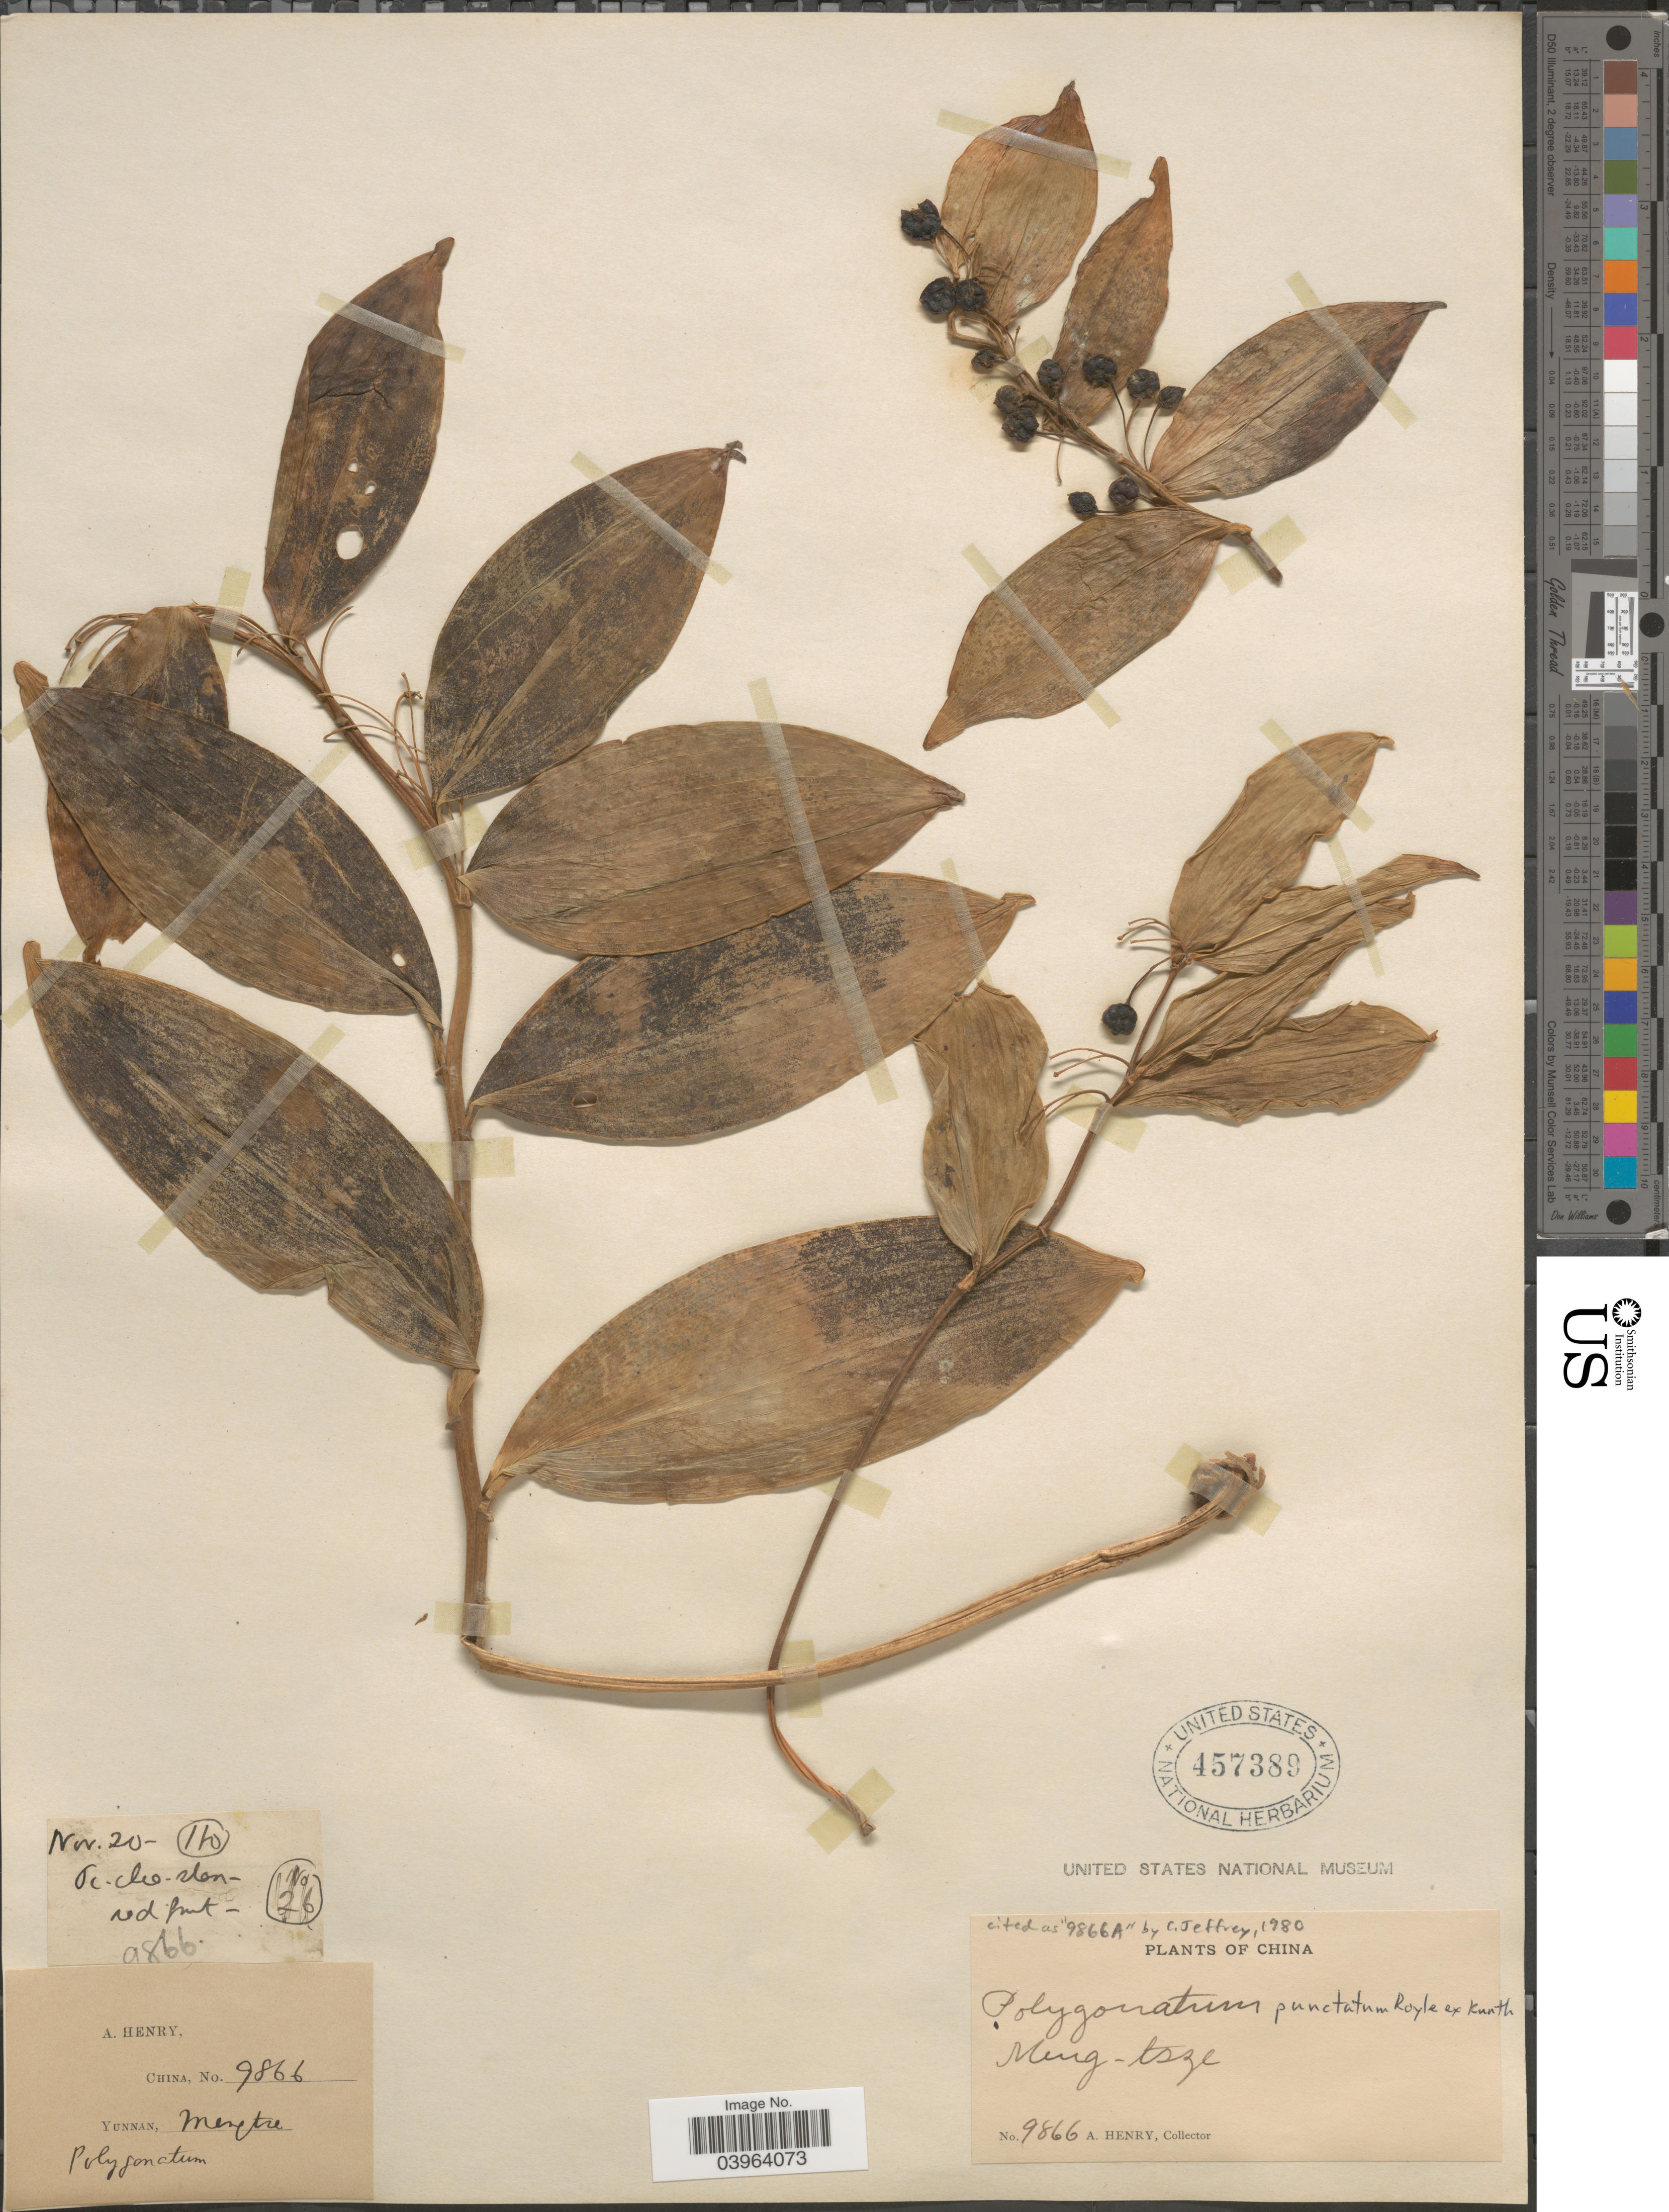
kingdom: Plantae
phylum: Tracheophyta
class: Liliopsida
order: Asparagales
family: Asparagaceae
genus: Polygonatum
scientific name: Polygonatum punctatum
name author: Royle ex Kunth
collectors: A. Henry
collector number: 9866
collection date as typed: Transcribed d/m/y: /11/20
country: China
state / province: Yunnan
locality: Meng-tsze. Pi-cho-shen.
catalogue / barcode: US 457389